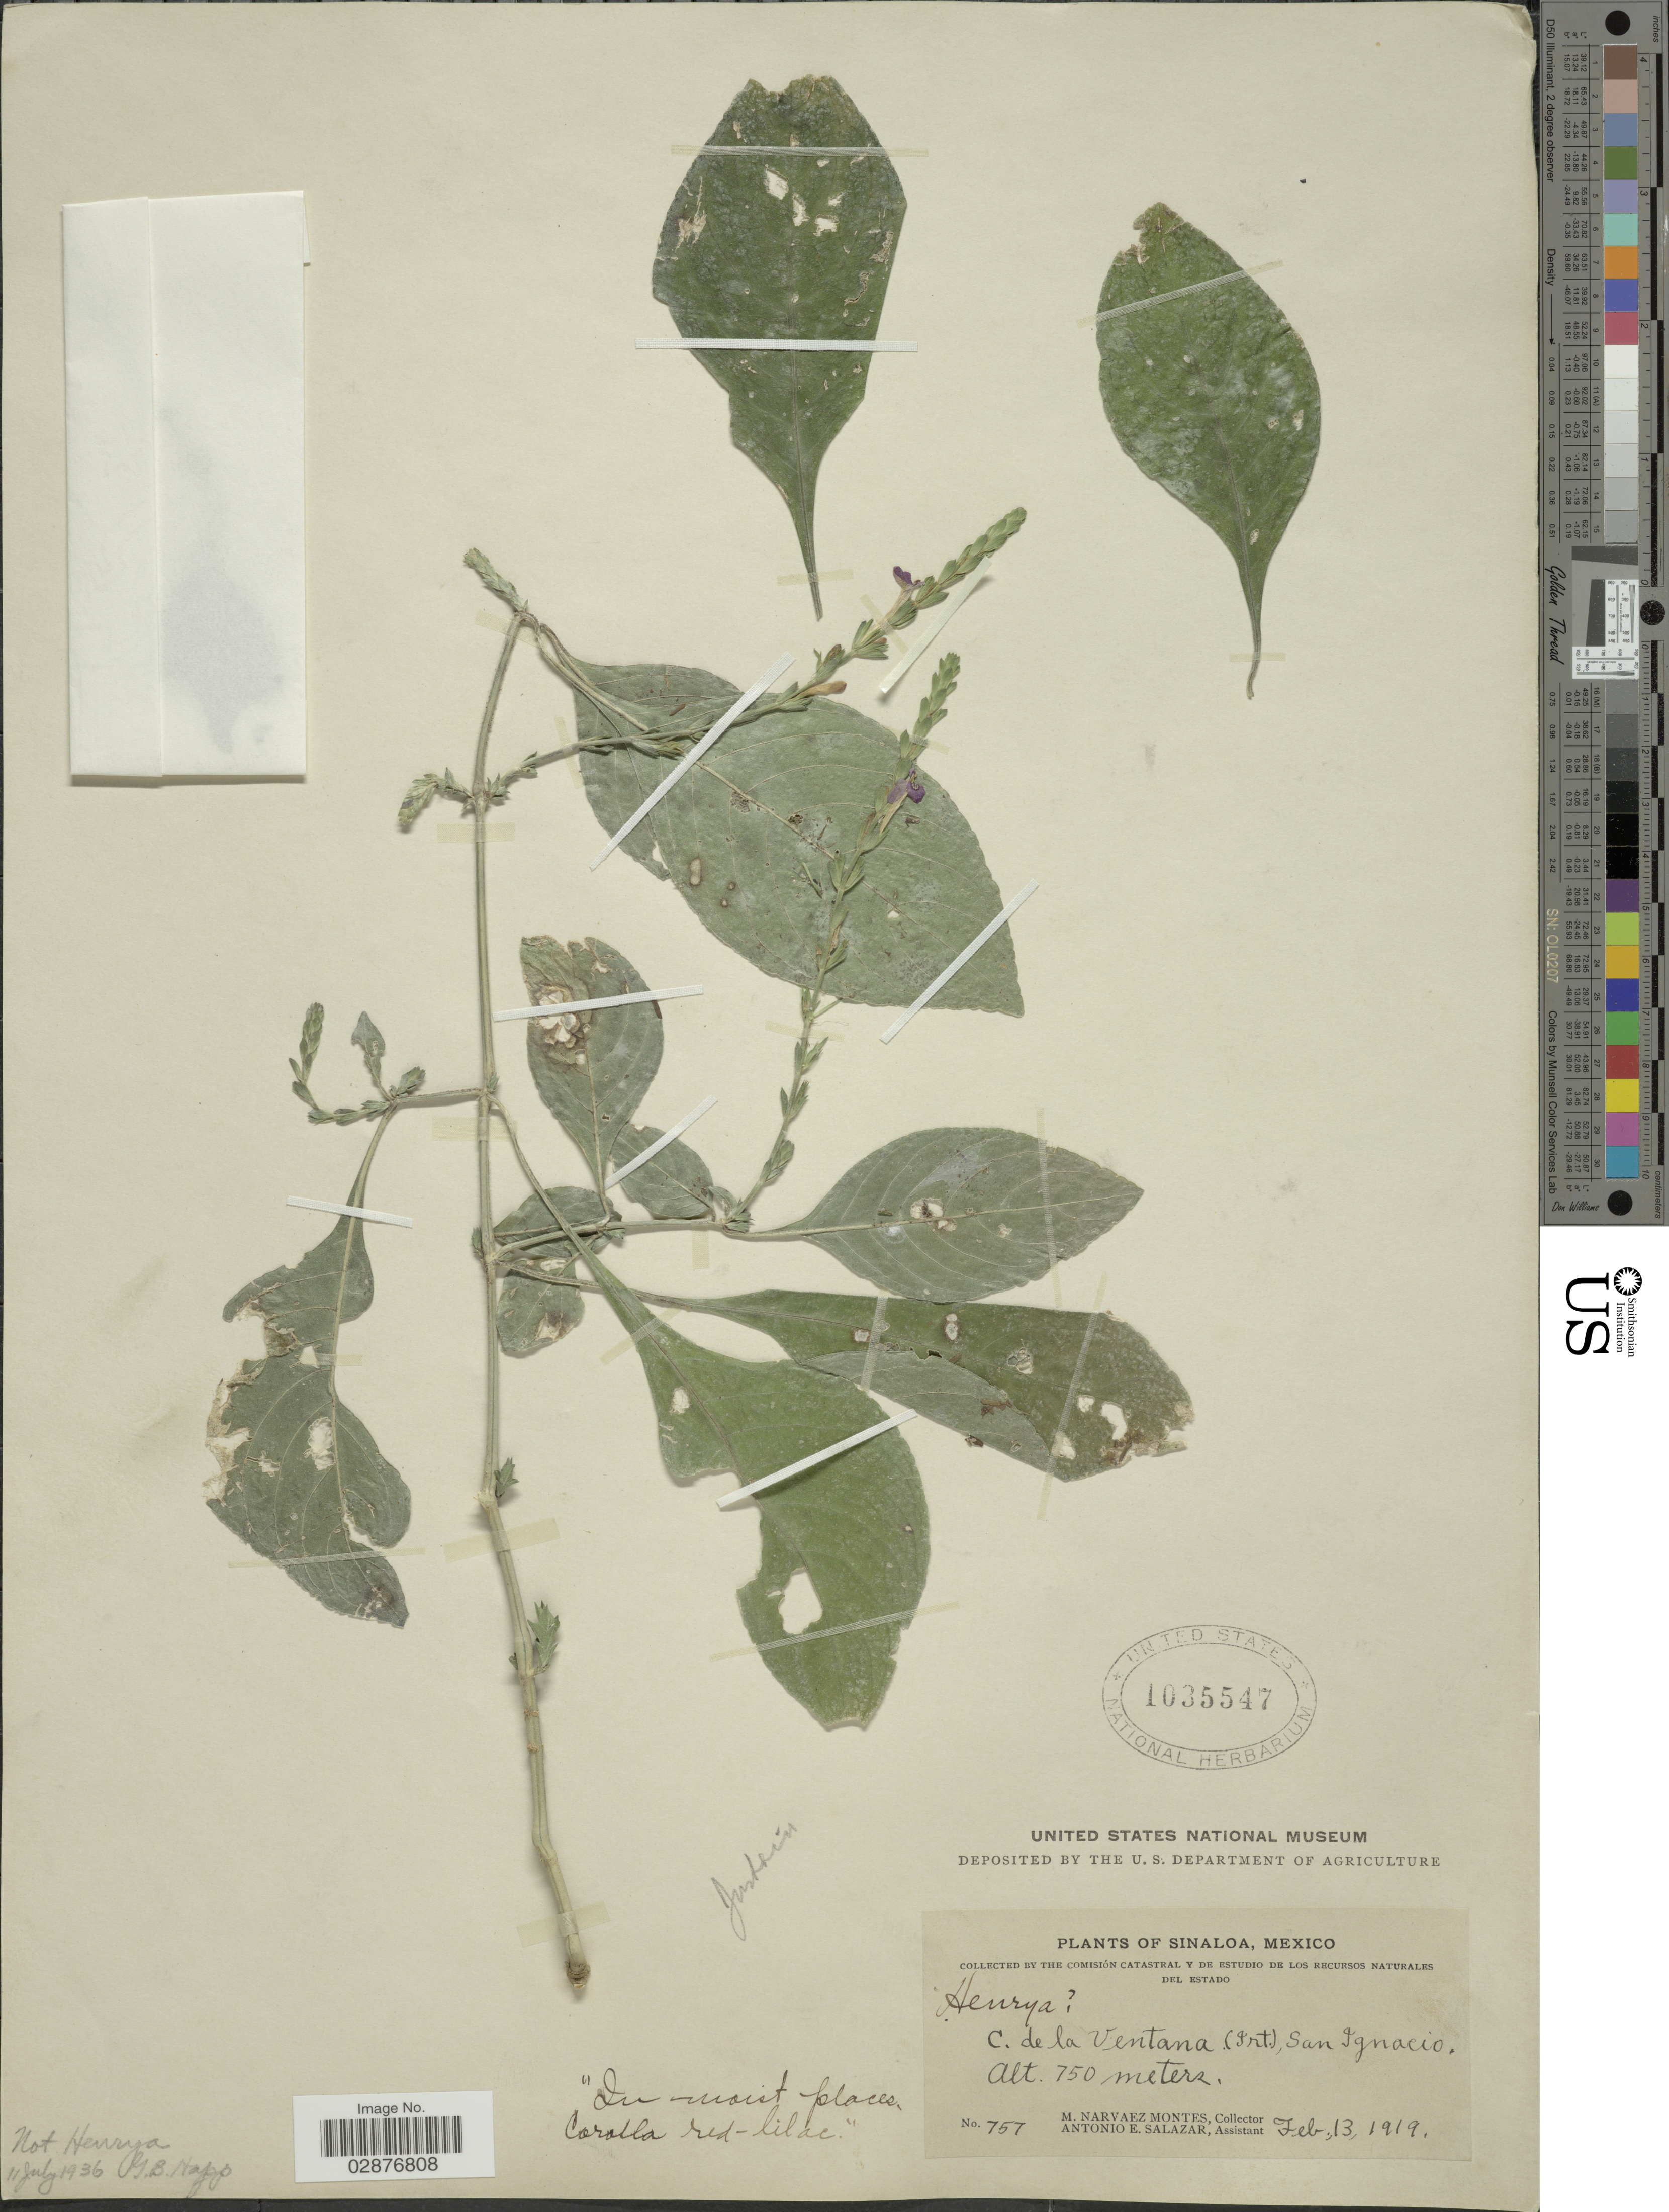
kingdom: Plantae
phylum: Tracheophyta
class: Magnoliopsida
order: Lamiales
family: Acanthaceae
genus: Justicia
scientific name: Justicia phlebodes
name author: Leonard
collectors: M. Narvaez-Montes & A. E. Salazar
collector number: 757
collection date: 1919-02-13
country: Mexico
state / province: Sinaloa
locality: C. de la Ventana (Irt [interpreted]), San Ignacio.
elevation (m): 750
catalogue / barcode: US 1035547